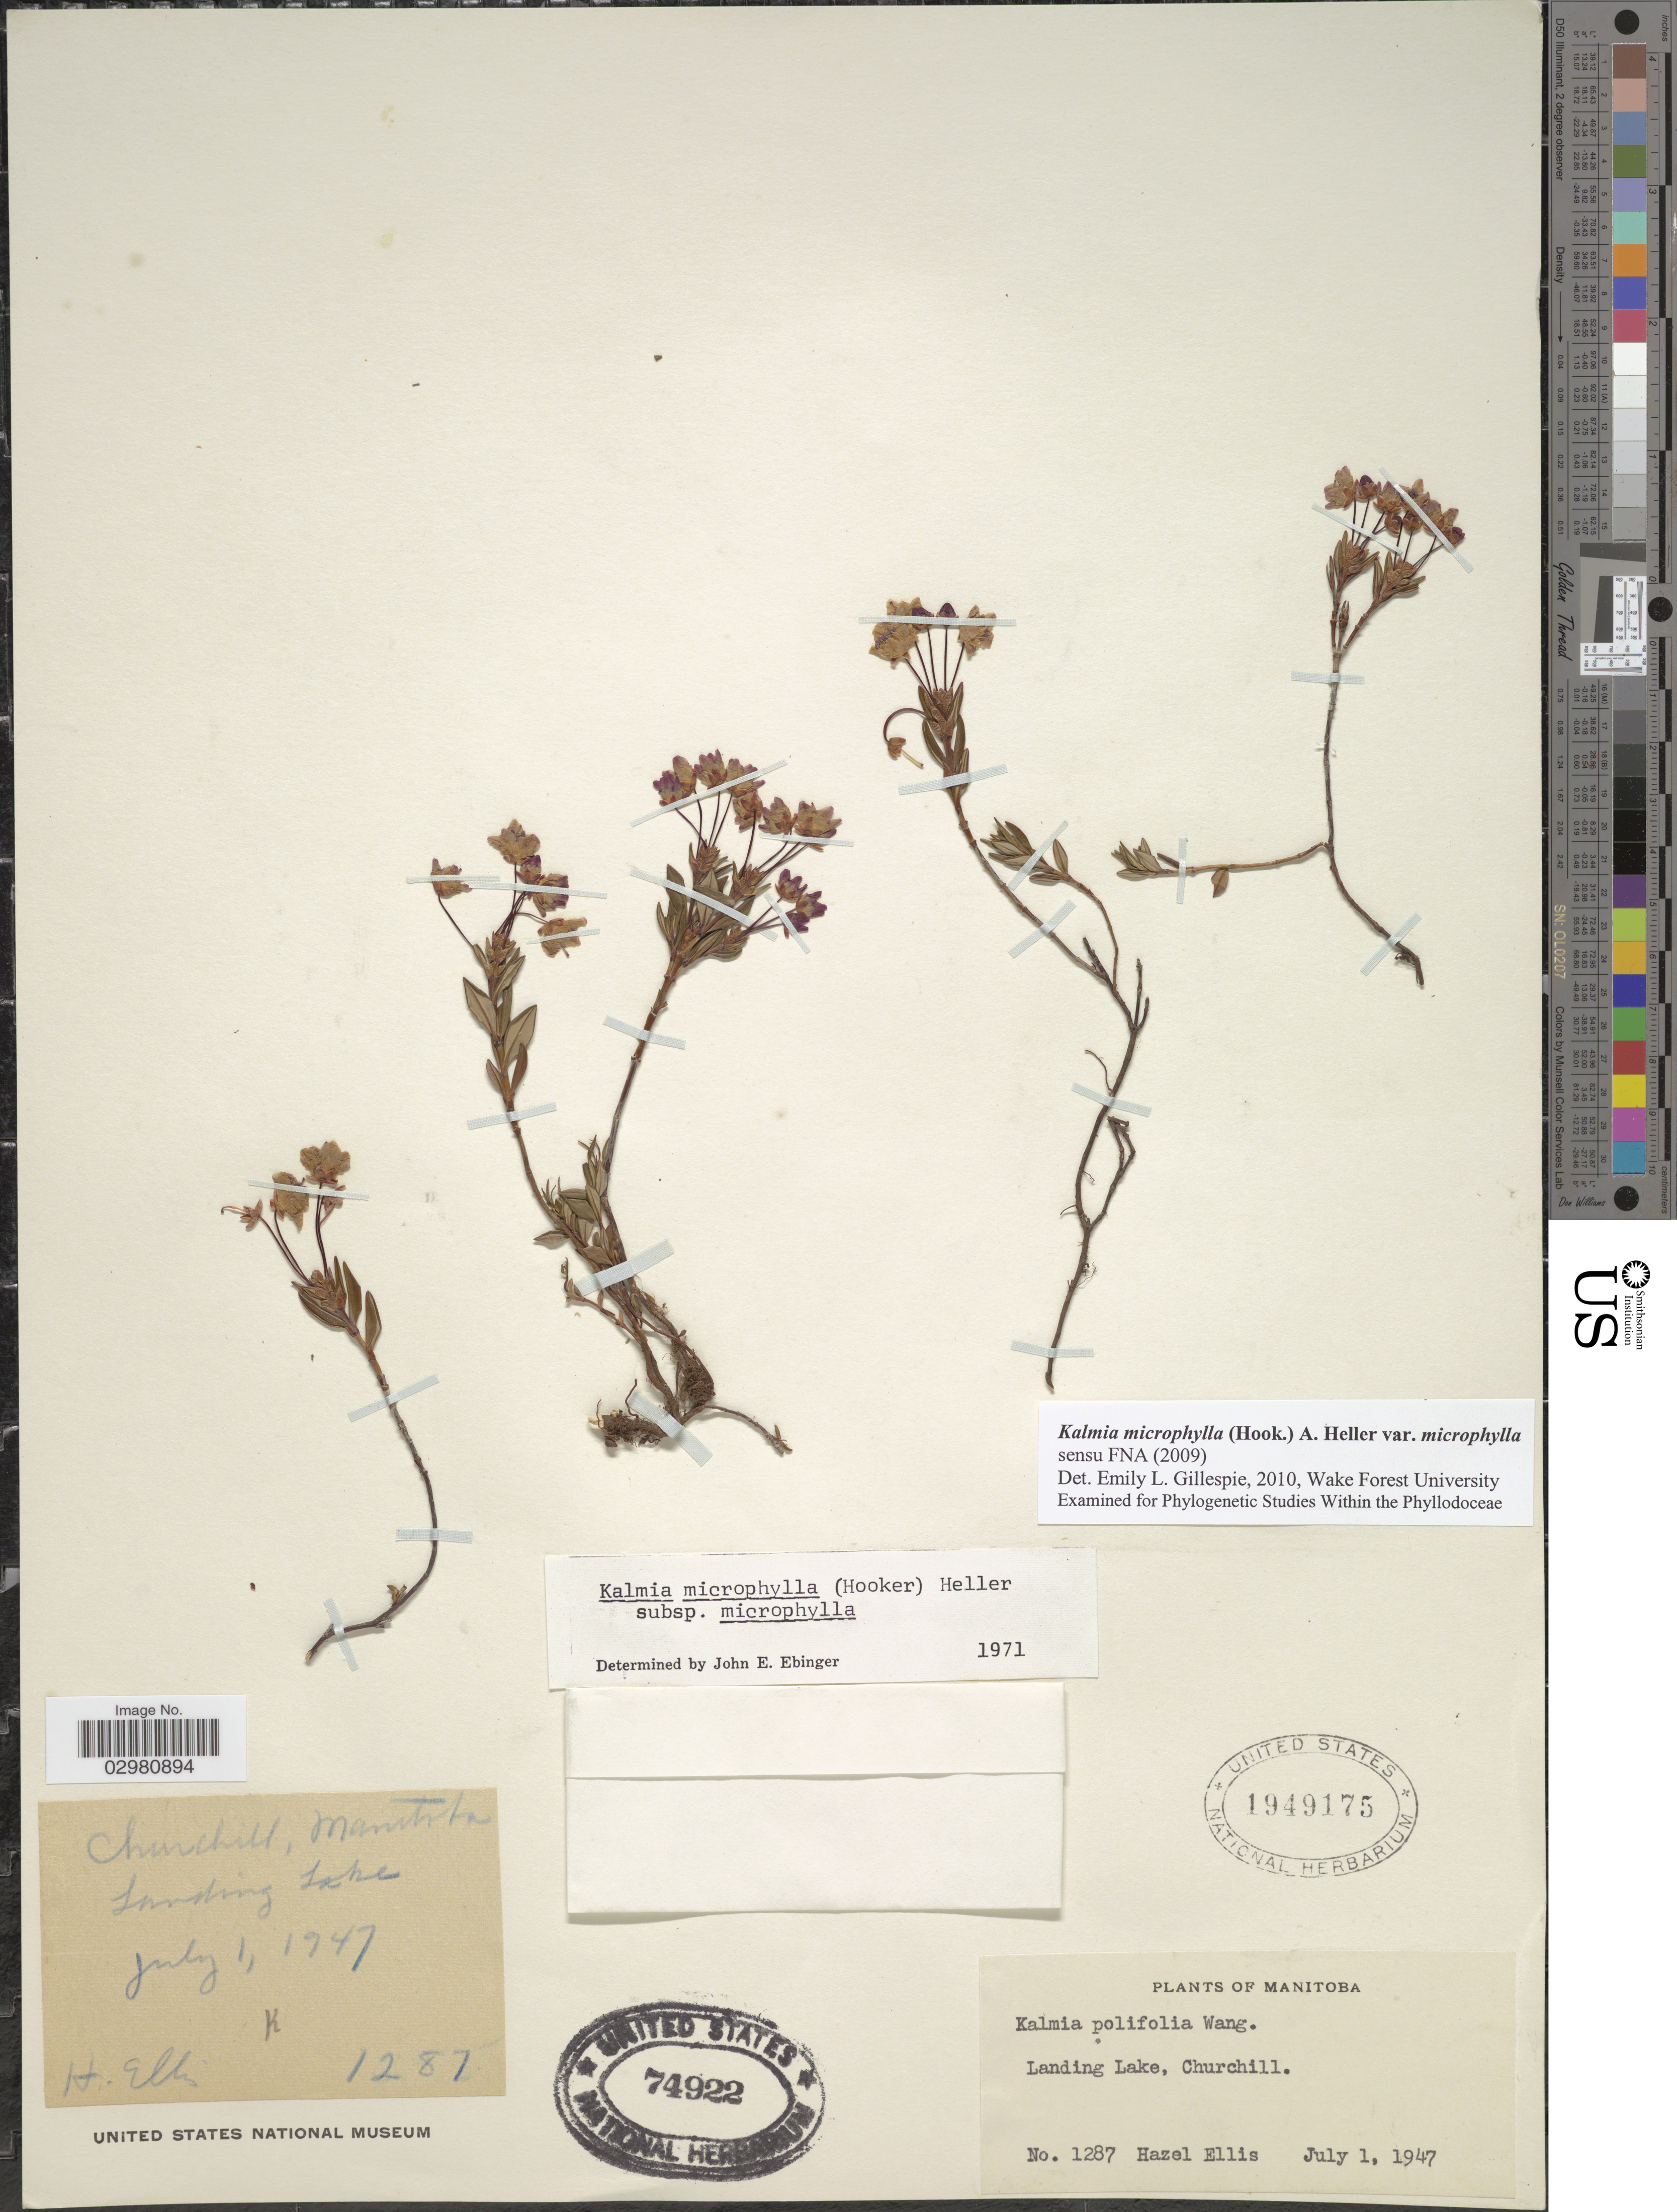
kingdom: Plantae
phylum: Tracheophyta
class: Magnoliopsida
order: Ericales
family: Ericaceae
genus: Kalmia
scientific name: Kalmia microphylla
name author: (Hook.) A. Heller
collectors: H. Ellis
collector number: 1287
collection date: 1947-07-01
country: Canada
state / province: Manitoba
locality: Landing Lake, Churchill.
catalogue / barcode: US 74922